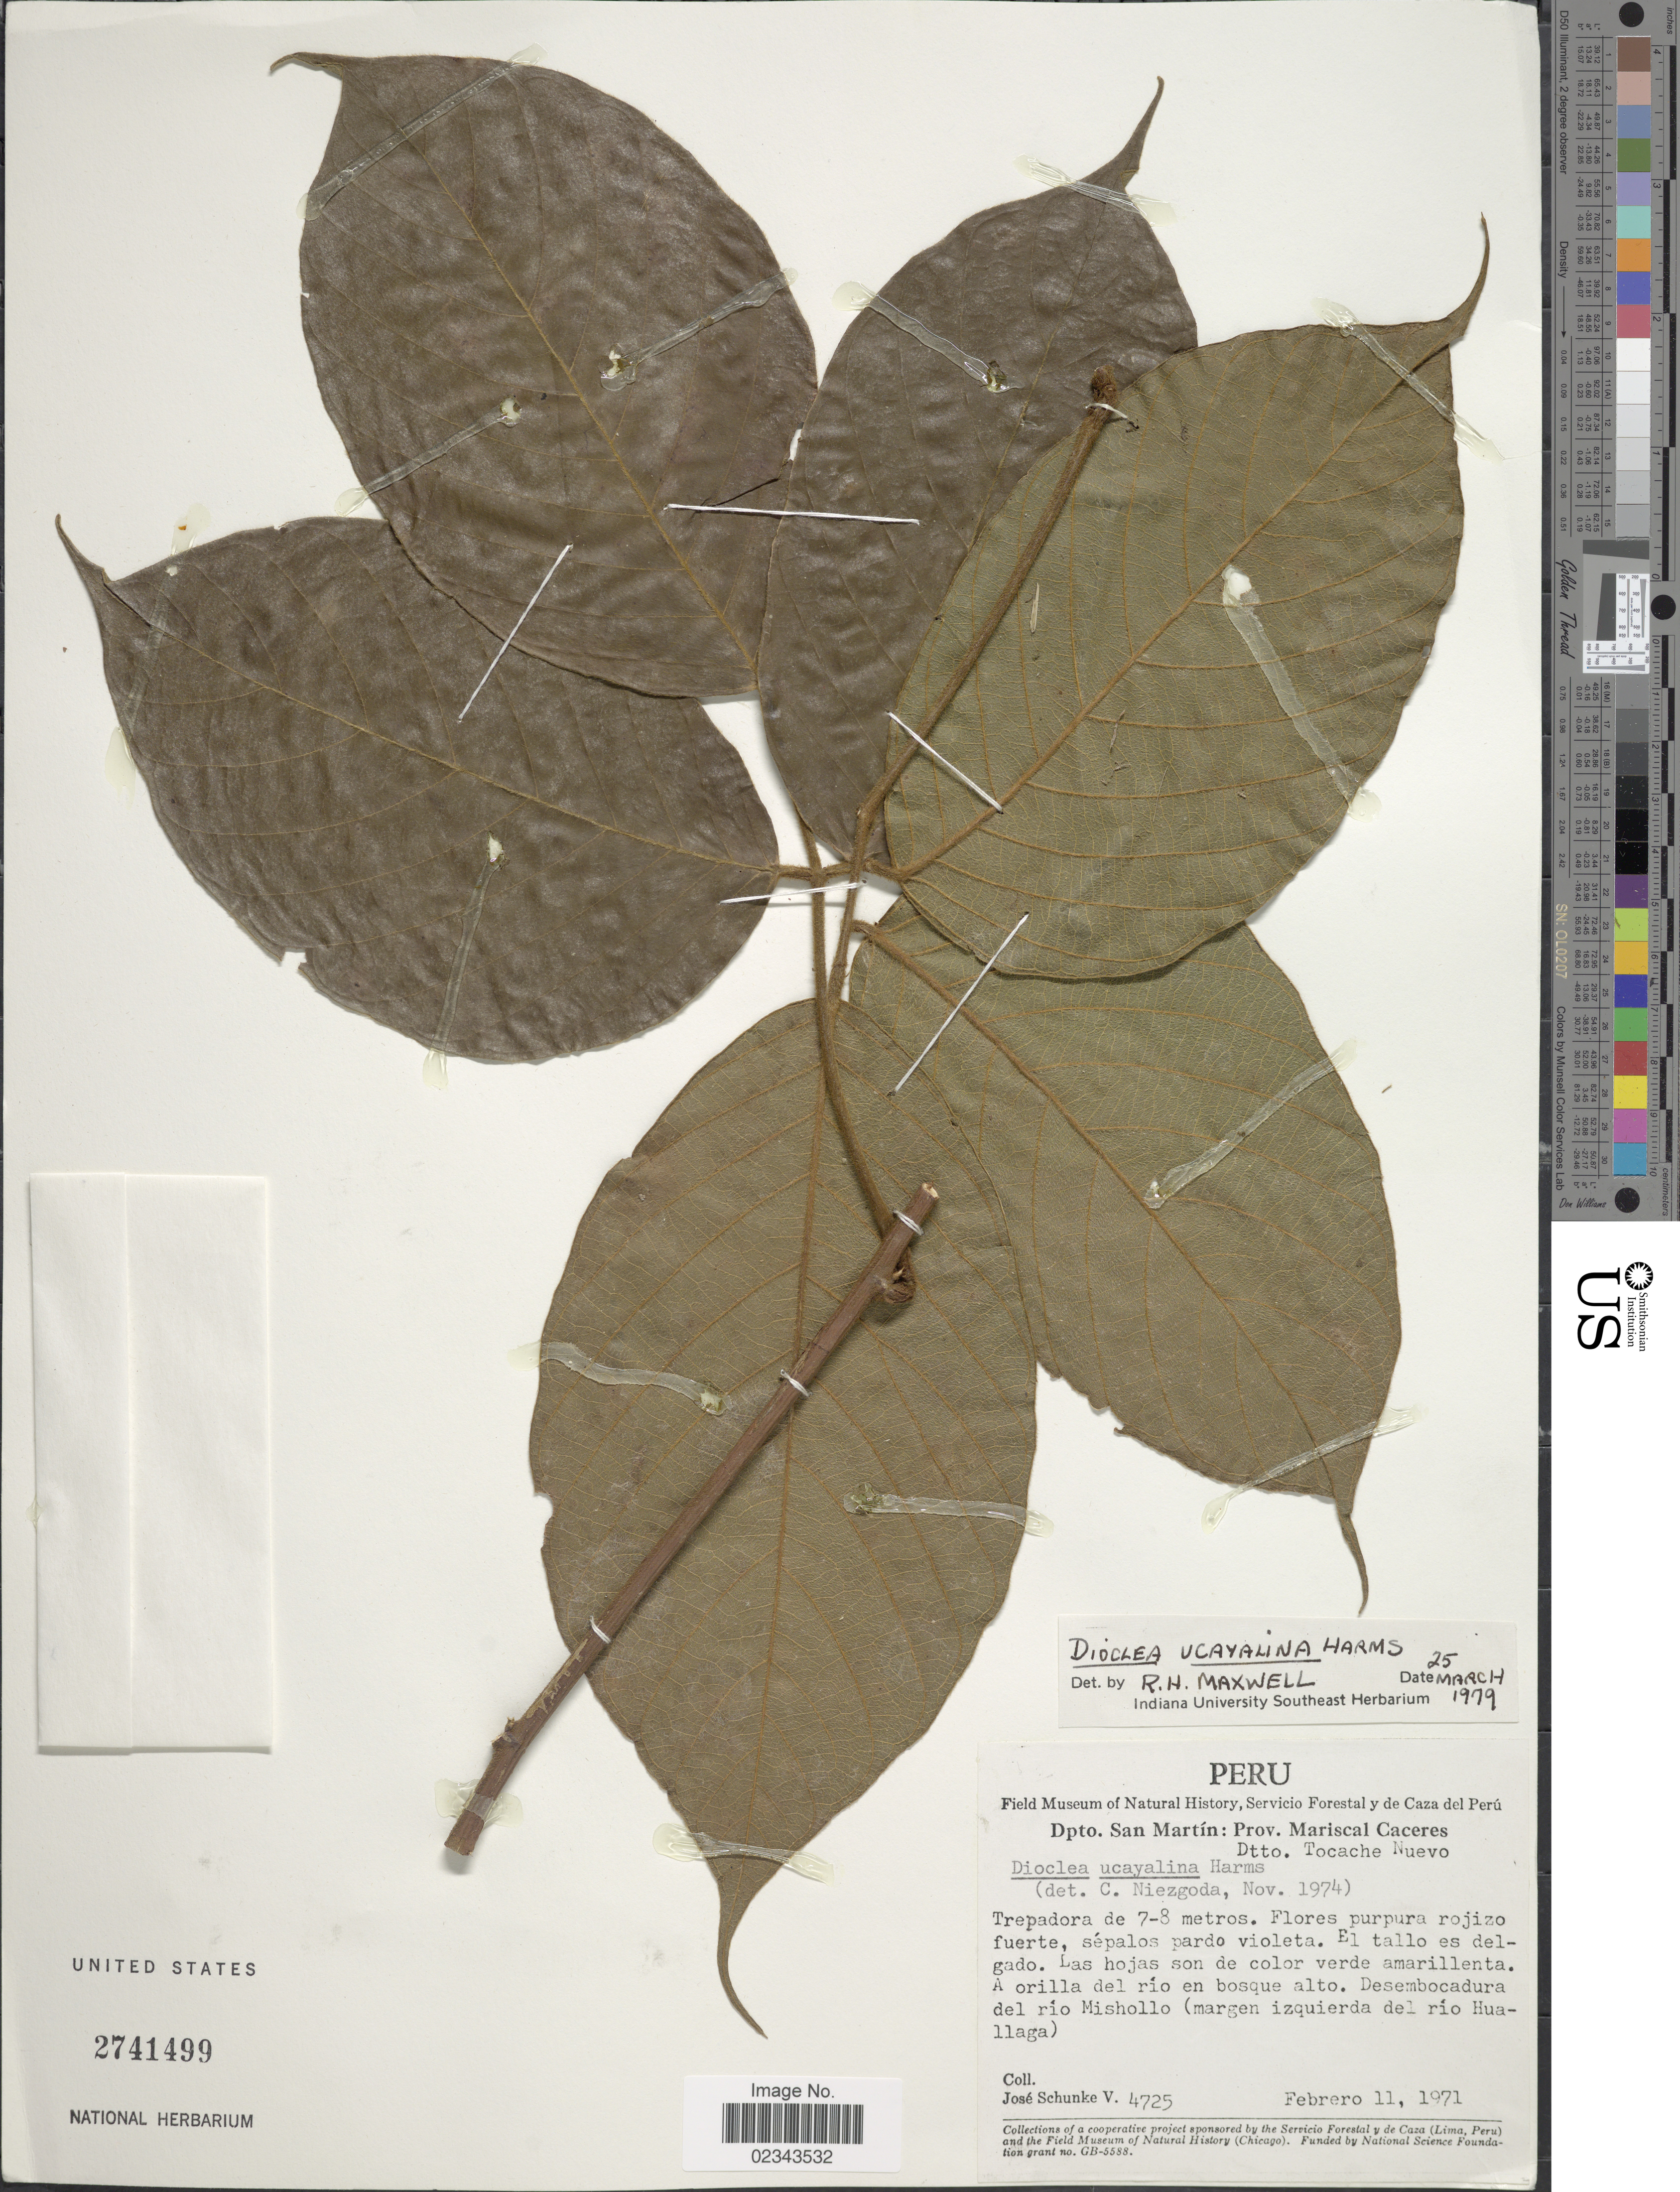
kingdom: Plantae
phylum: Tracheophyta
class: Magnoliopsida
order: Fabales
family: Fabaceae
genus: Macropsychanthus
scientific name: Macropsychanthus ucayalinus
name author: (Harms) L.P. Queiroz & Snak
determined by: Strong, Mark T., (BOT), Smithsonian Institution - National Museum of Natural History (UNITED STATES)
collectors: J. Schunke Vigo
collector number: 4725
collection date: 1971-02-11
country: Peru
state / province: San Martín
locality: Prov. Mariscal Caceres, Dtto. Tocache Nuevo, a orilla del rio en bosque alto, Desembocadura del rio Mishollo (margen izquierda del rio Huallaga).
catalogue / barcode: US 2741499